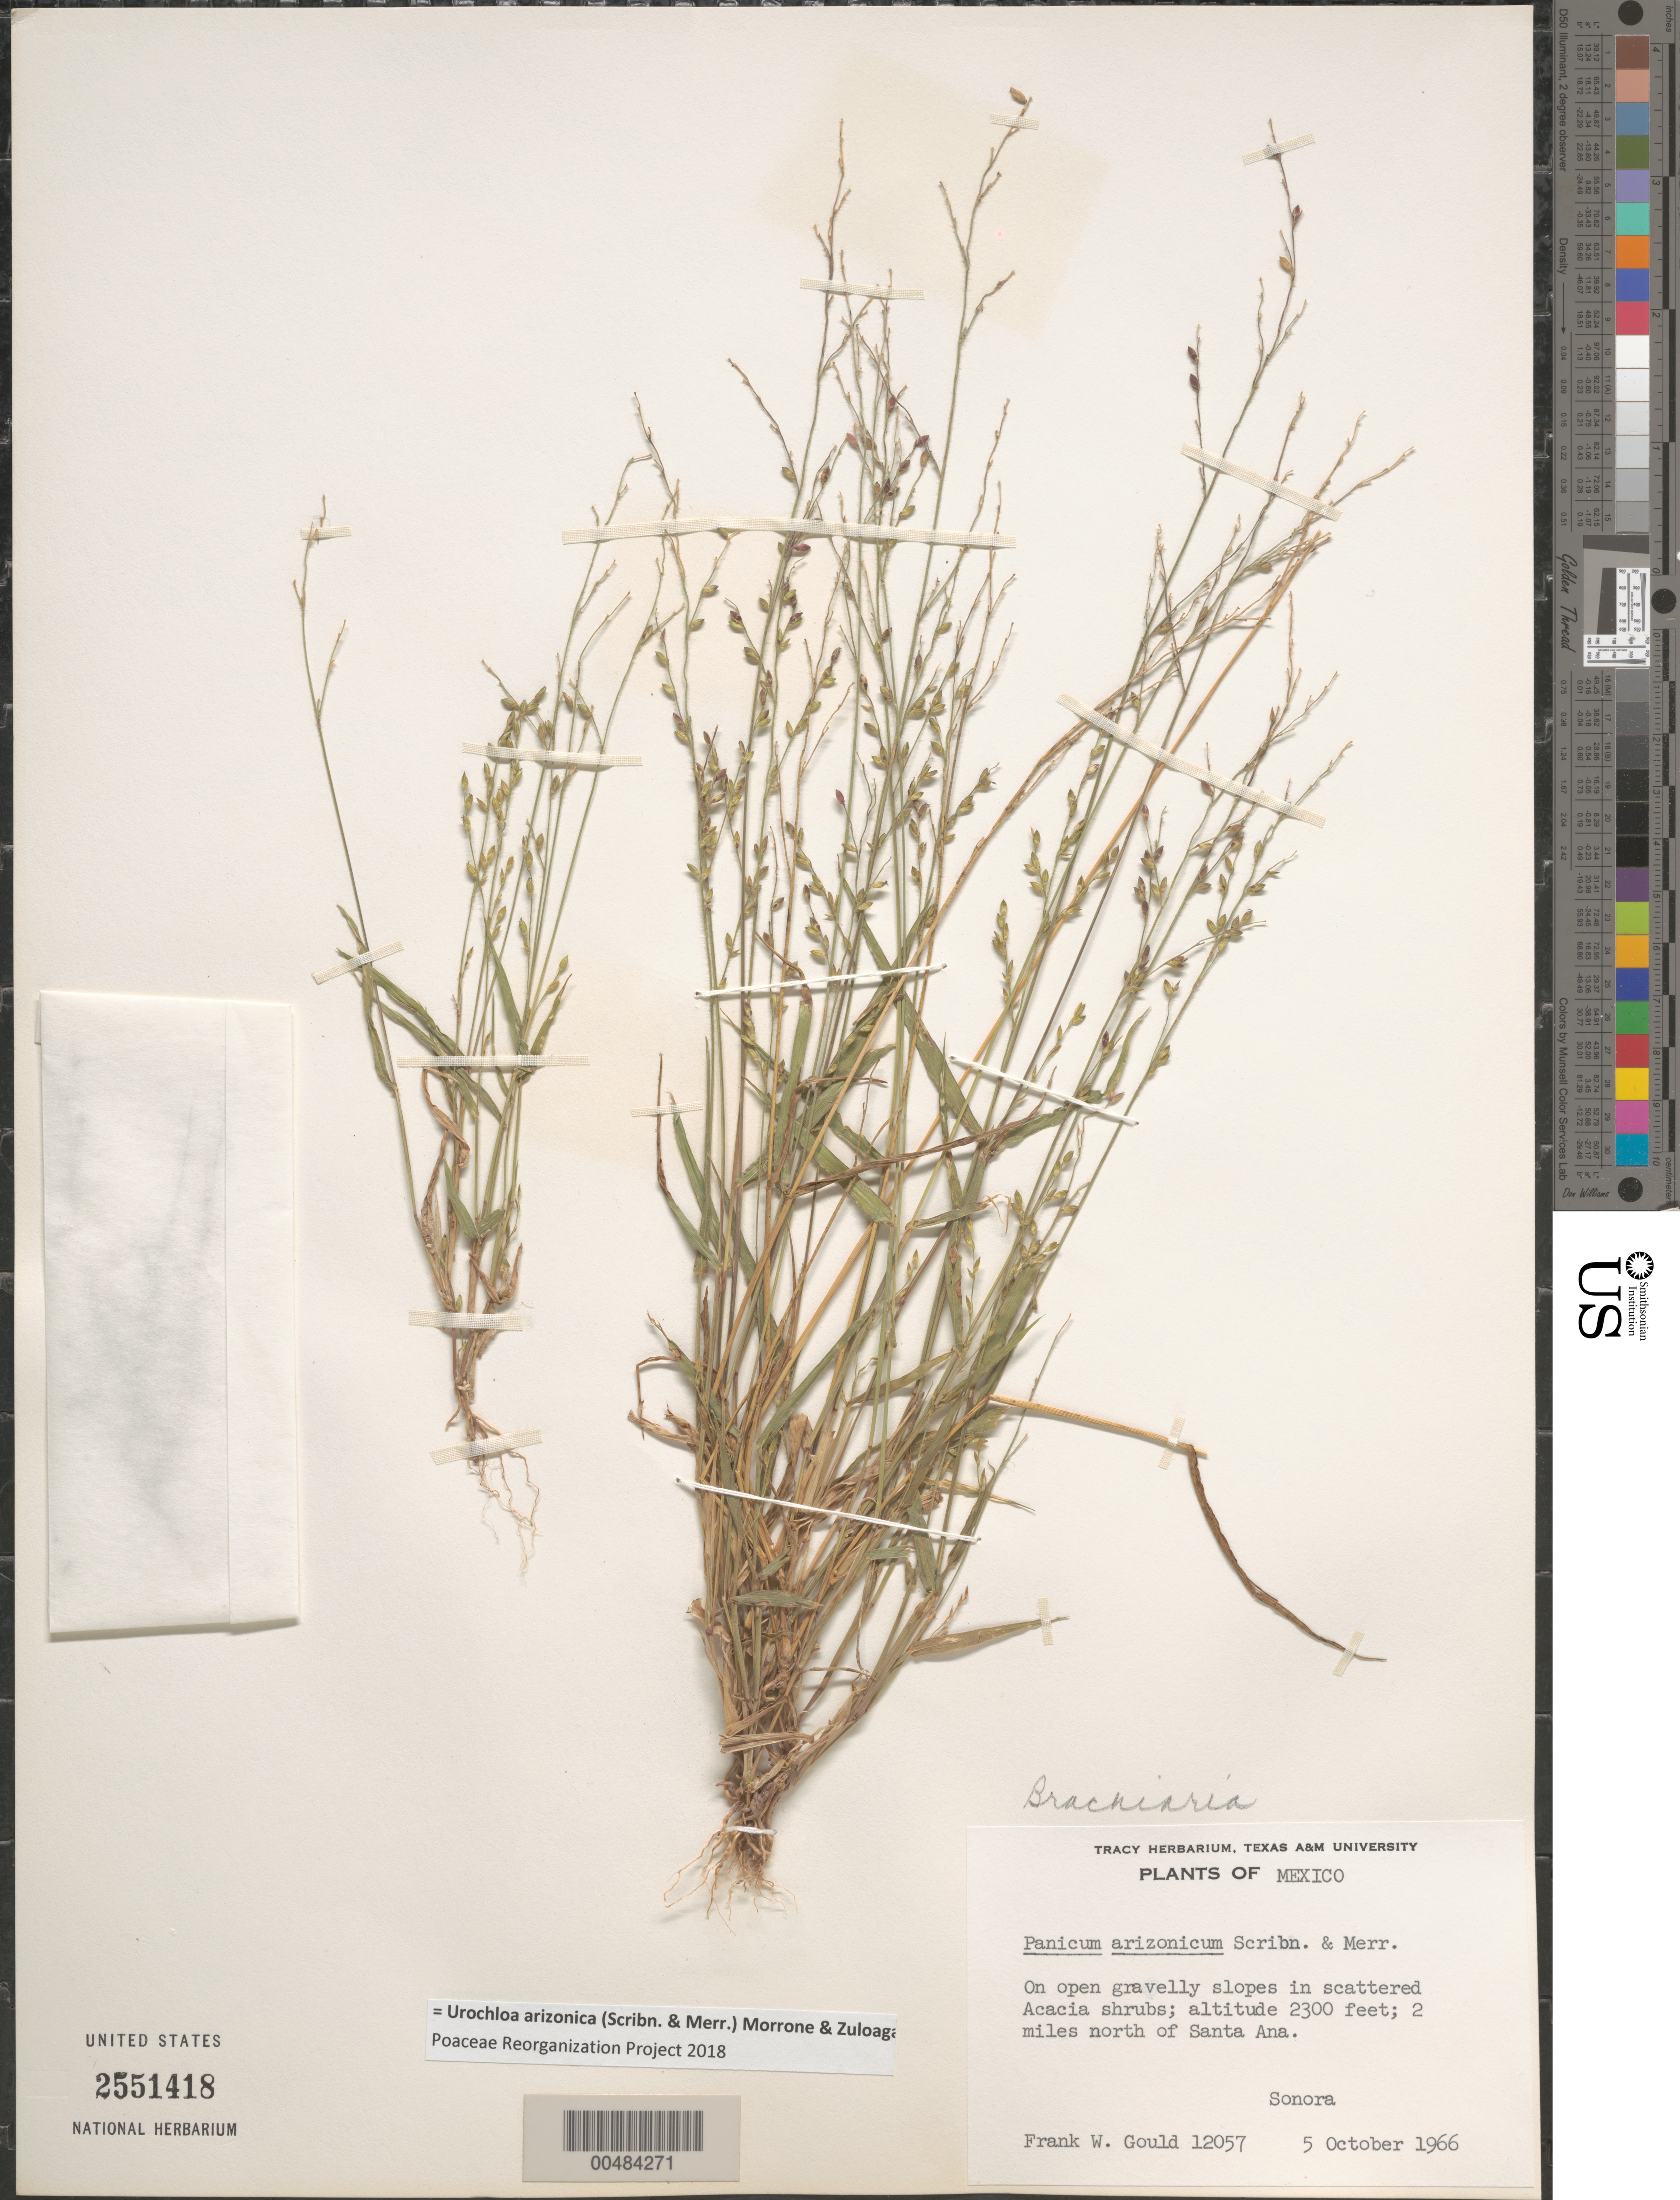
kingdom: Plantae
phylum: Tracheophyta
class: Liliopsida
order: Poales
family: Poaceae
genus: Brachiaria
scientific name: Brachiaria arizonicum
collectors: F. W. Gould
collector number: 12057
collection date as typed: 5 Oct 1966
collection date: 1966-10-05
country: Mexico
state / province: Sonora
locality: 2 mi N of Santa Anna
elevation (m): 701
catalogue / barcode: US 2551418